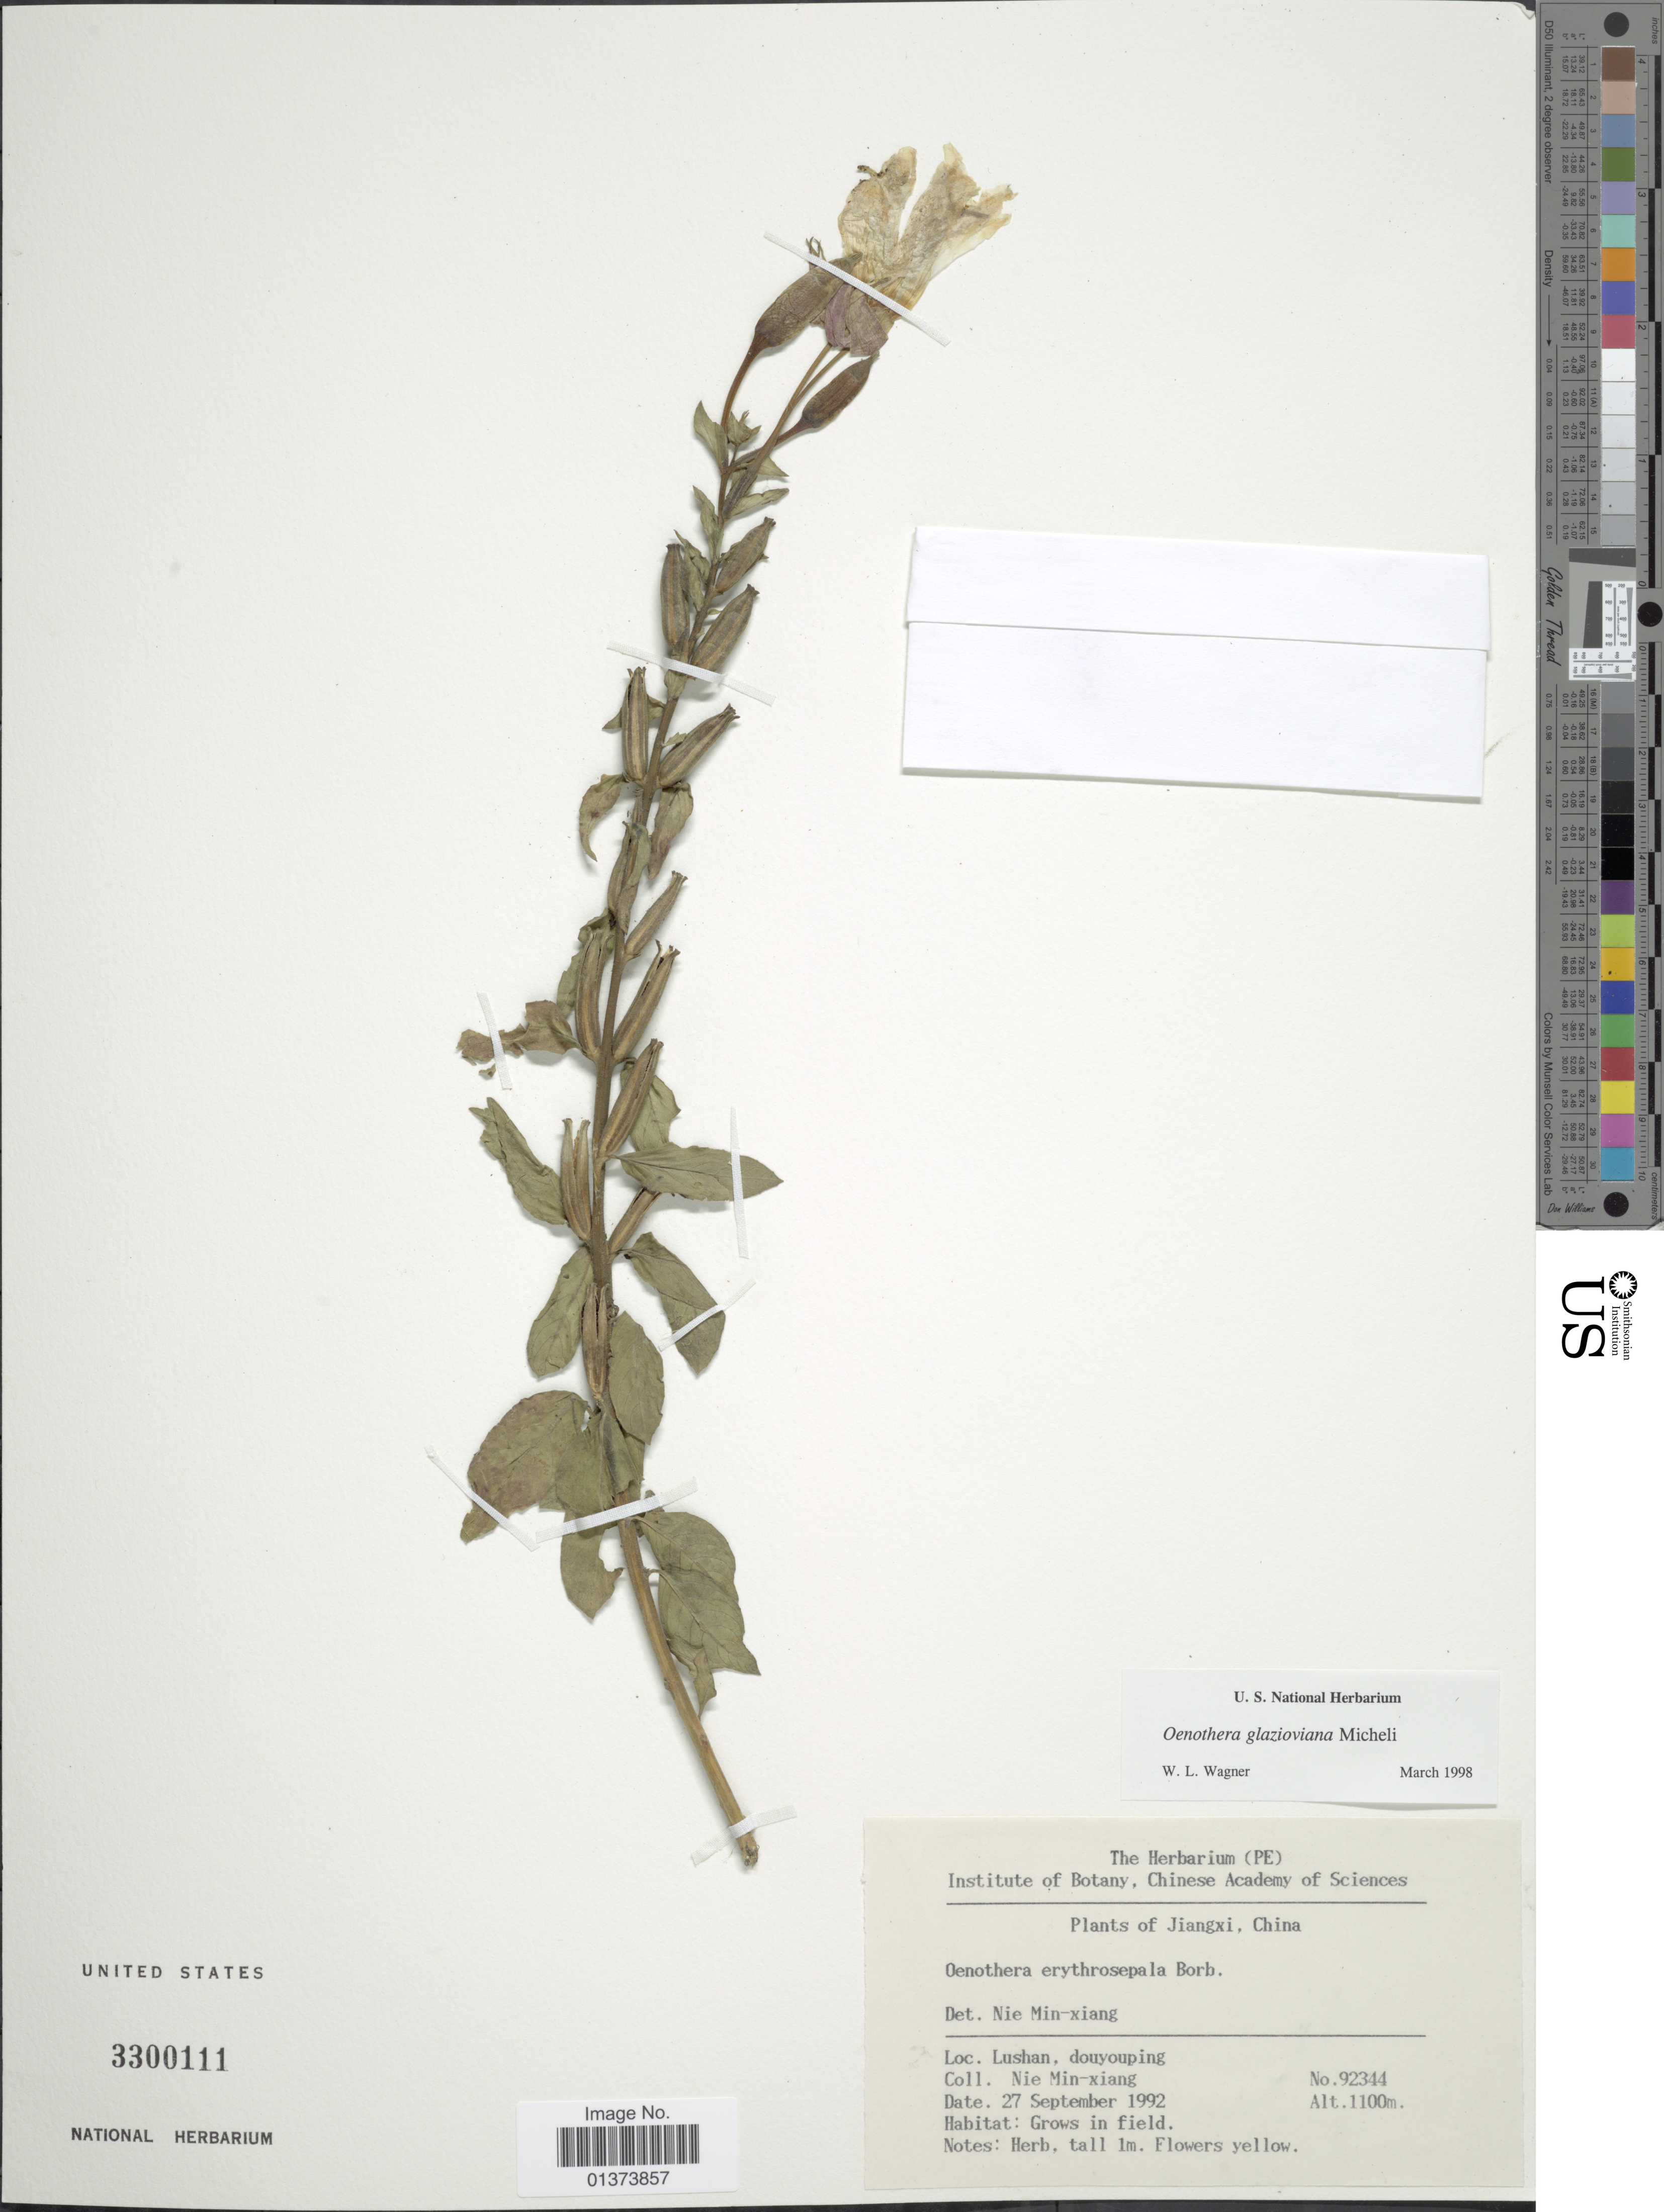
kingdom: Plantae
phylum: Tracheophyta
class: Magnoliopsida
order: Myrtales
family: Onagraceae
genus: Oenothera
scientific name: Oenothera glazioviana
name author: Micheli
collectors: M. Nie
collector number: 92344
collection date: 1992-09-27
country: China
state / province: Jiangxi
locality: Lushan, douyouping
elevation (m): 1100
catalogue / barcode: US 3300111